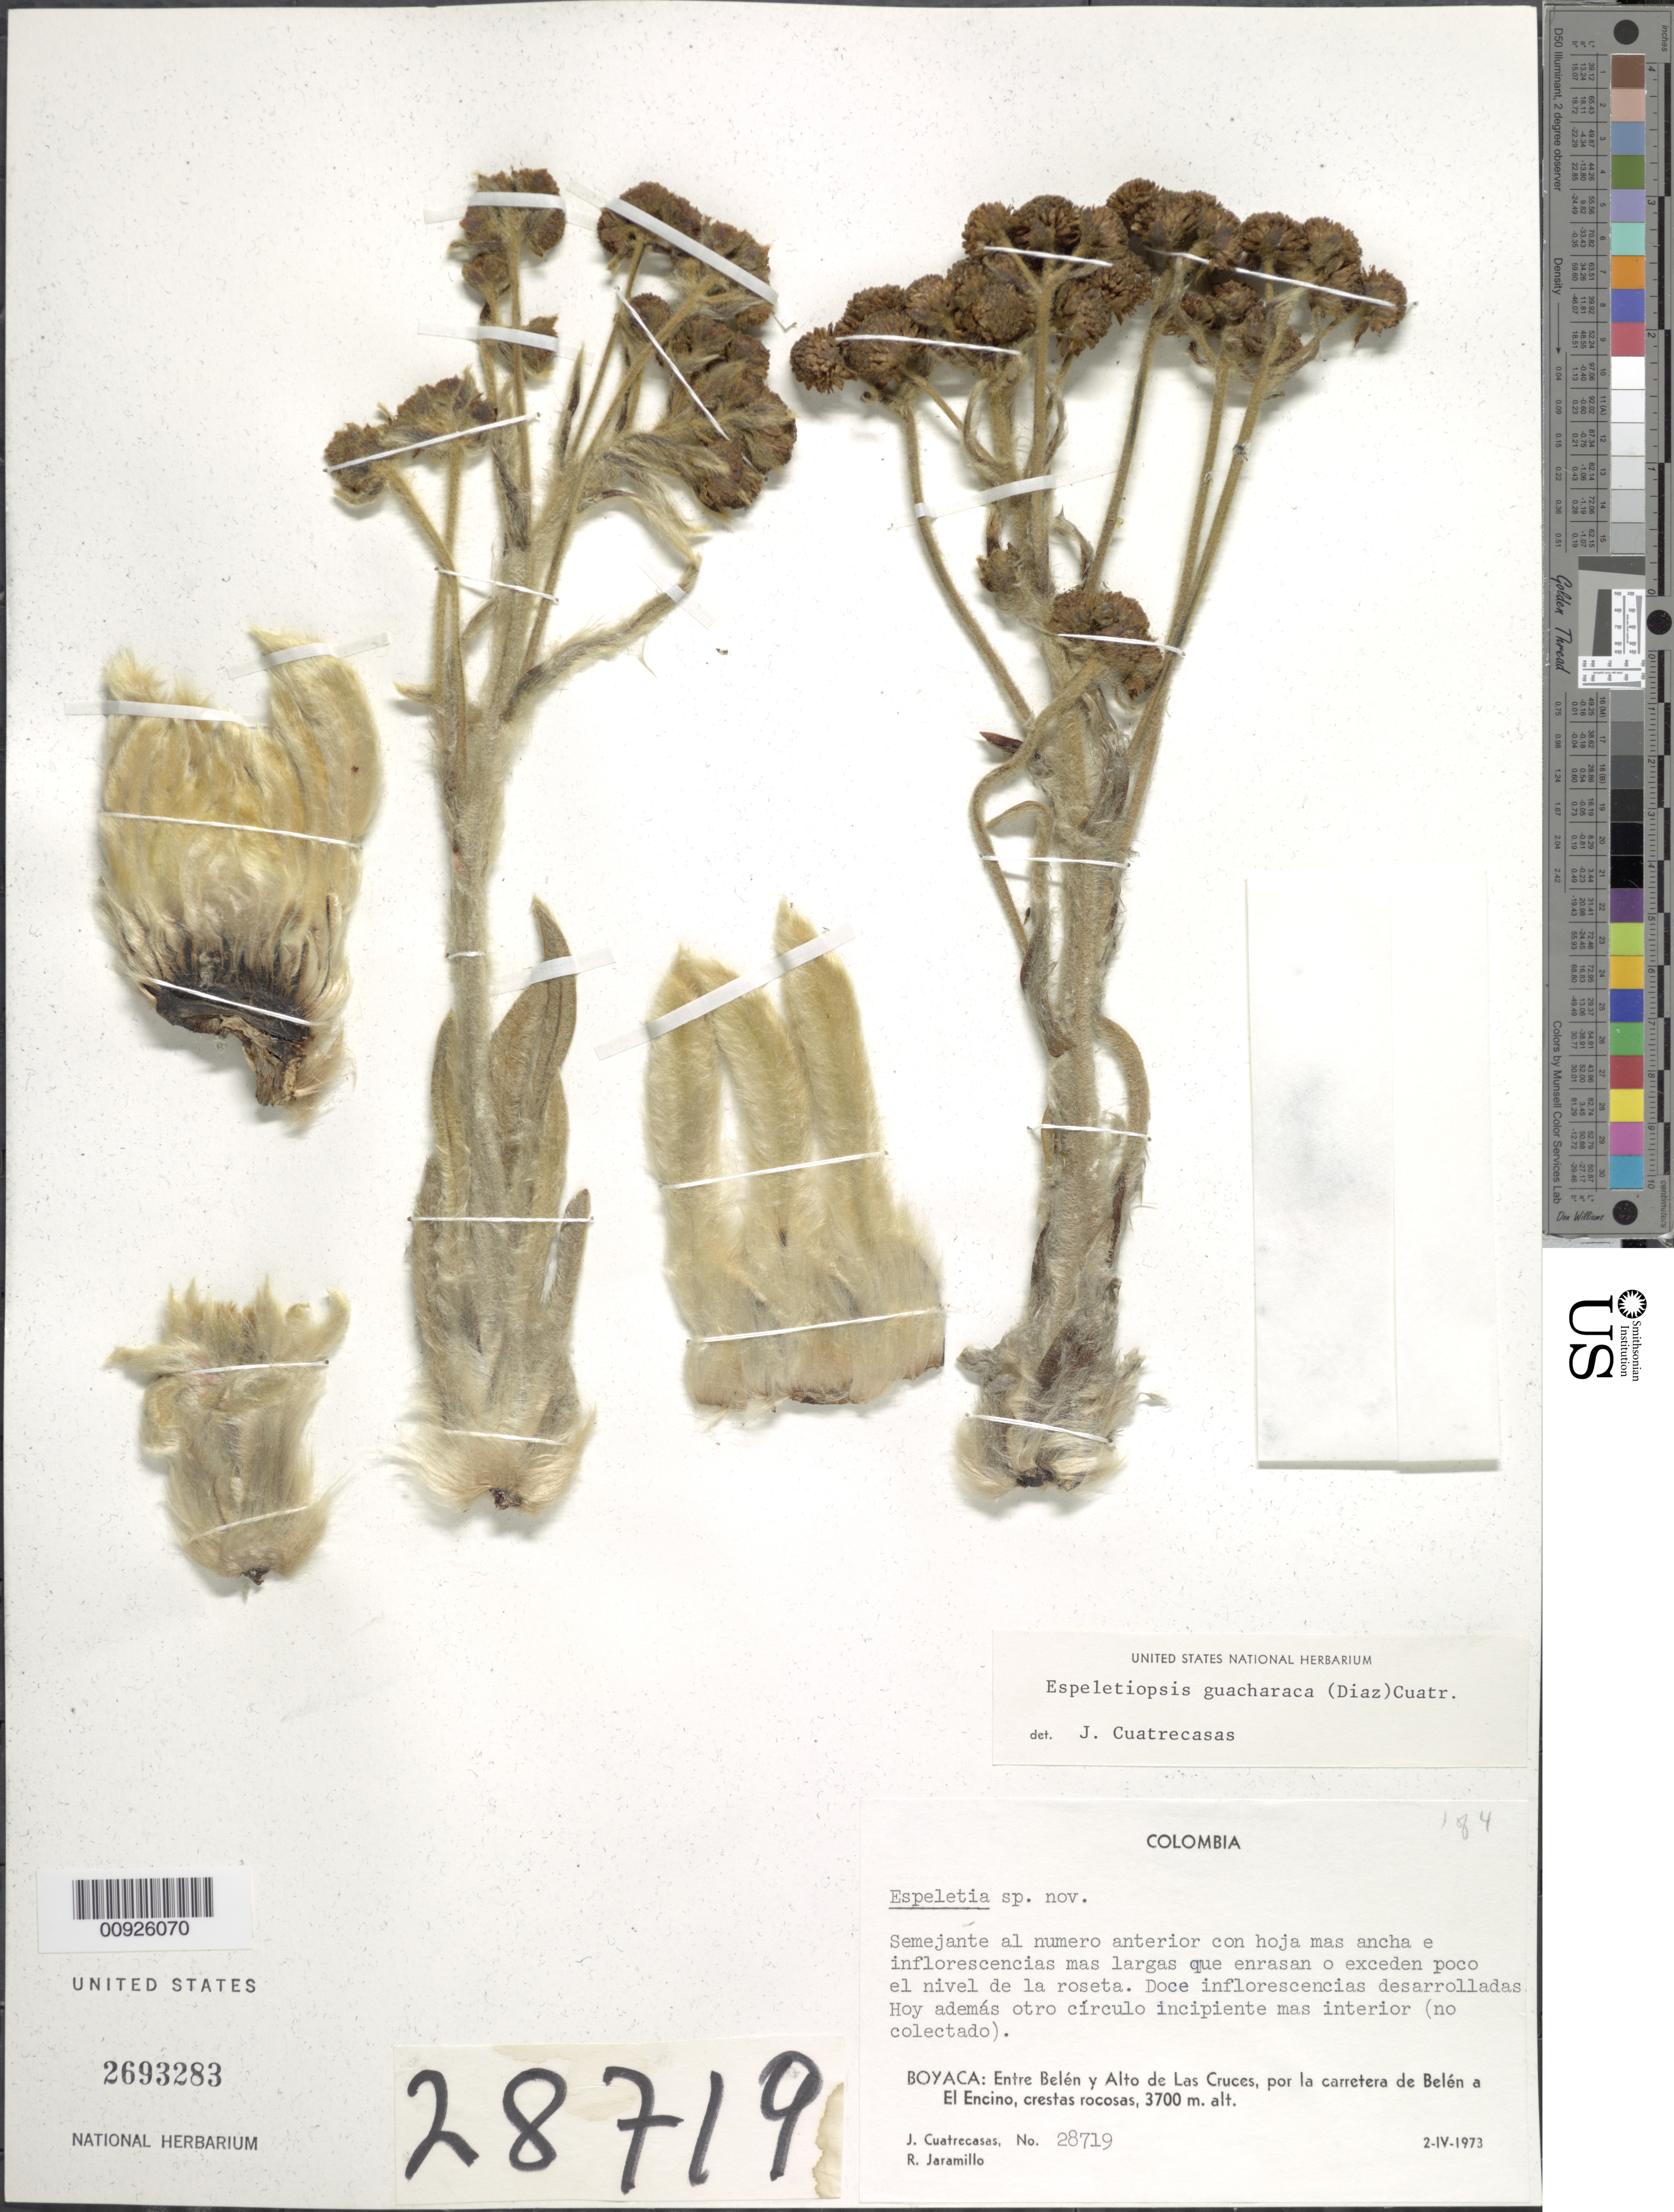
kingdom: Plantae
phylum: Tracheophyta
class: Magnoliopsida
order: Asterales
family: Asteraceae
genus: Espeletiopsis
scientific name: Espeletiopsis jimenez-quesadae var. guacharaca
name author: (S. Díaz) Cuatrec.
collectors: J. Cuatrecasas & R. Jaramillo M.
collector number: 28719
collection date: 1973-04-02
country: Colombia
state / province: Boyacá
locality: Boyacá: Entre Belen y Alto de Las Cruces, por la carretera de Belen a El Encino, crestas rocosas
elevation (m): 3700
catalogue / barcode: US 2693283